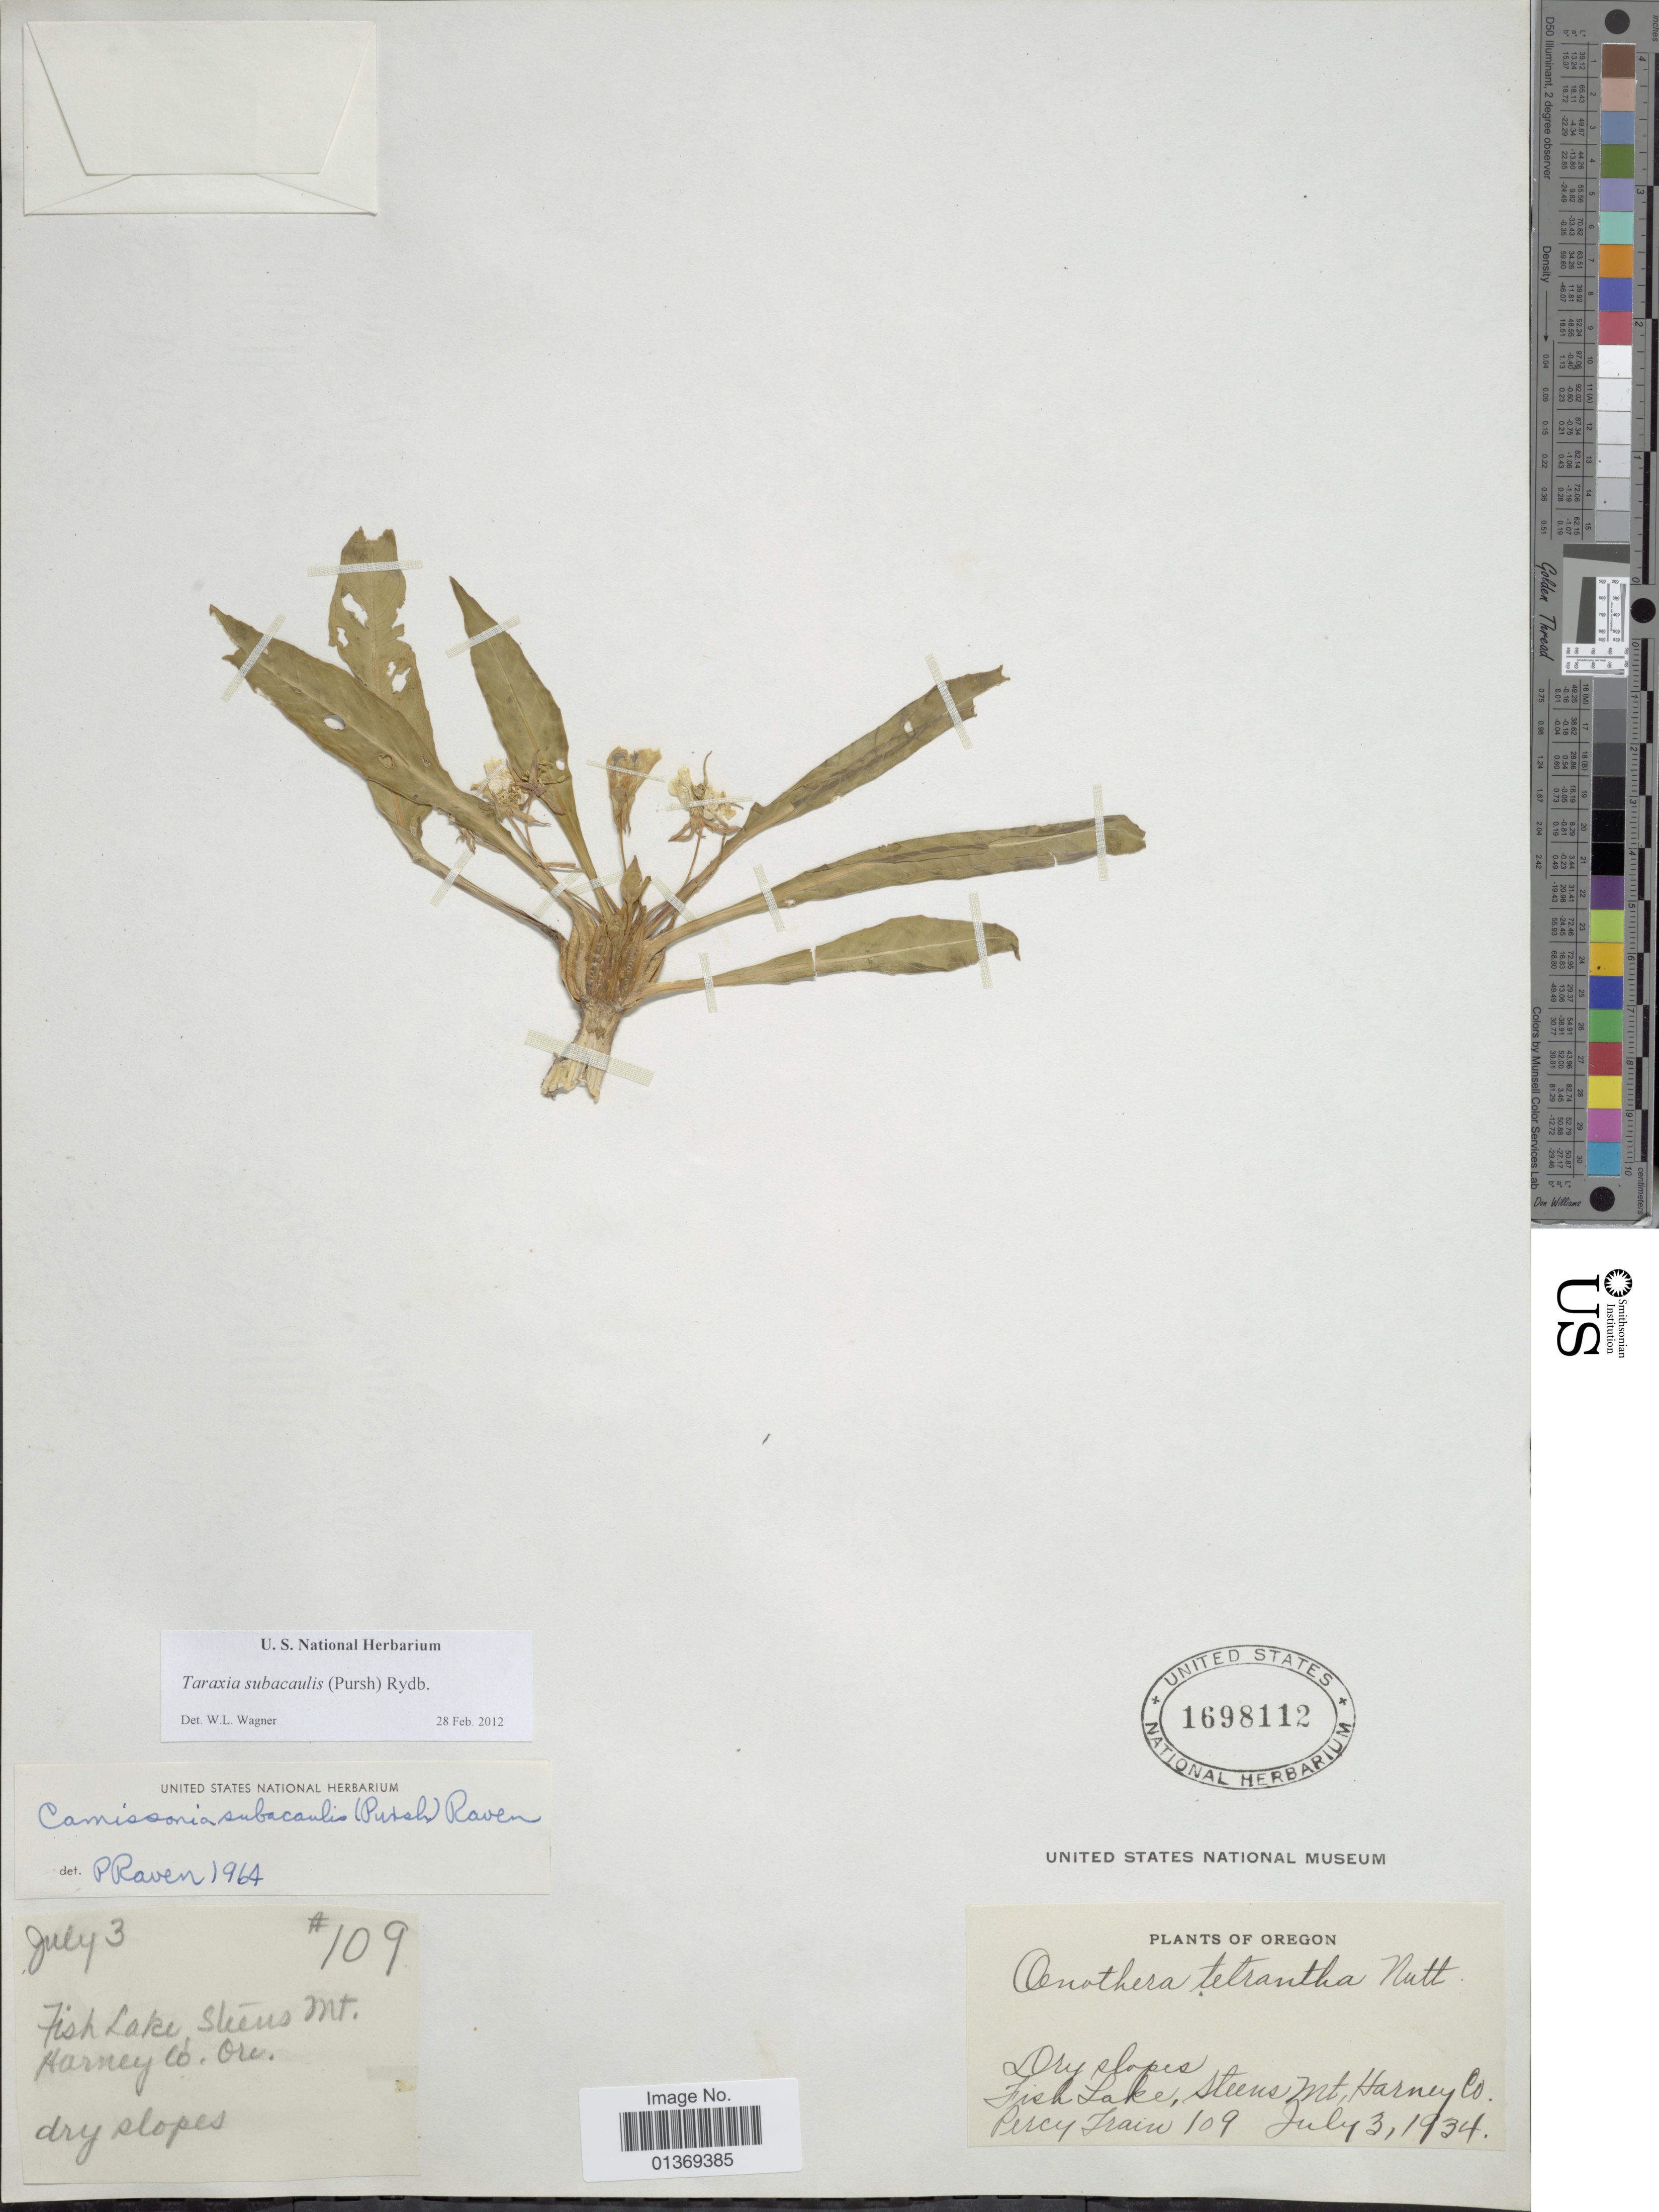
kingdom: Plantae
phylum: Tracheophyta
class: Magnoliopsida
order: Myrtales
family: Onagraceae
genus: Taraxia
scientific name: Taraxia subacaulis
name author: (Pursh) Rydb.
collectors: P. Train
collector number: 109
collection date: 1934-07-03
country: United States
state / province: Oregon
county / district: Harney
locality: Fish Lake, Steens Mt, Harney Co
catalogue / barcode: US 1698112